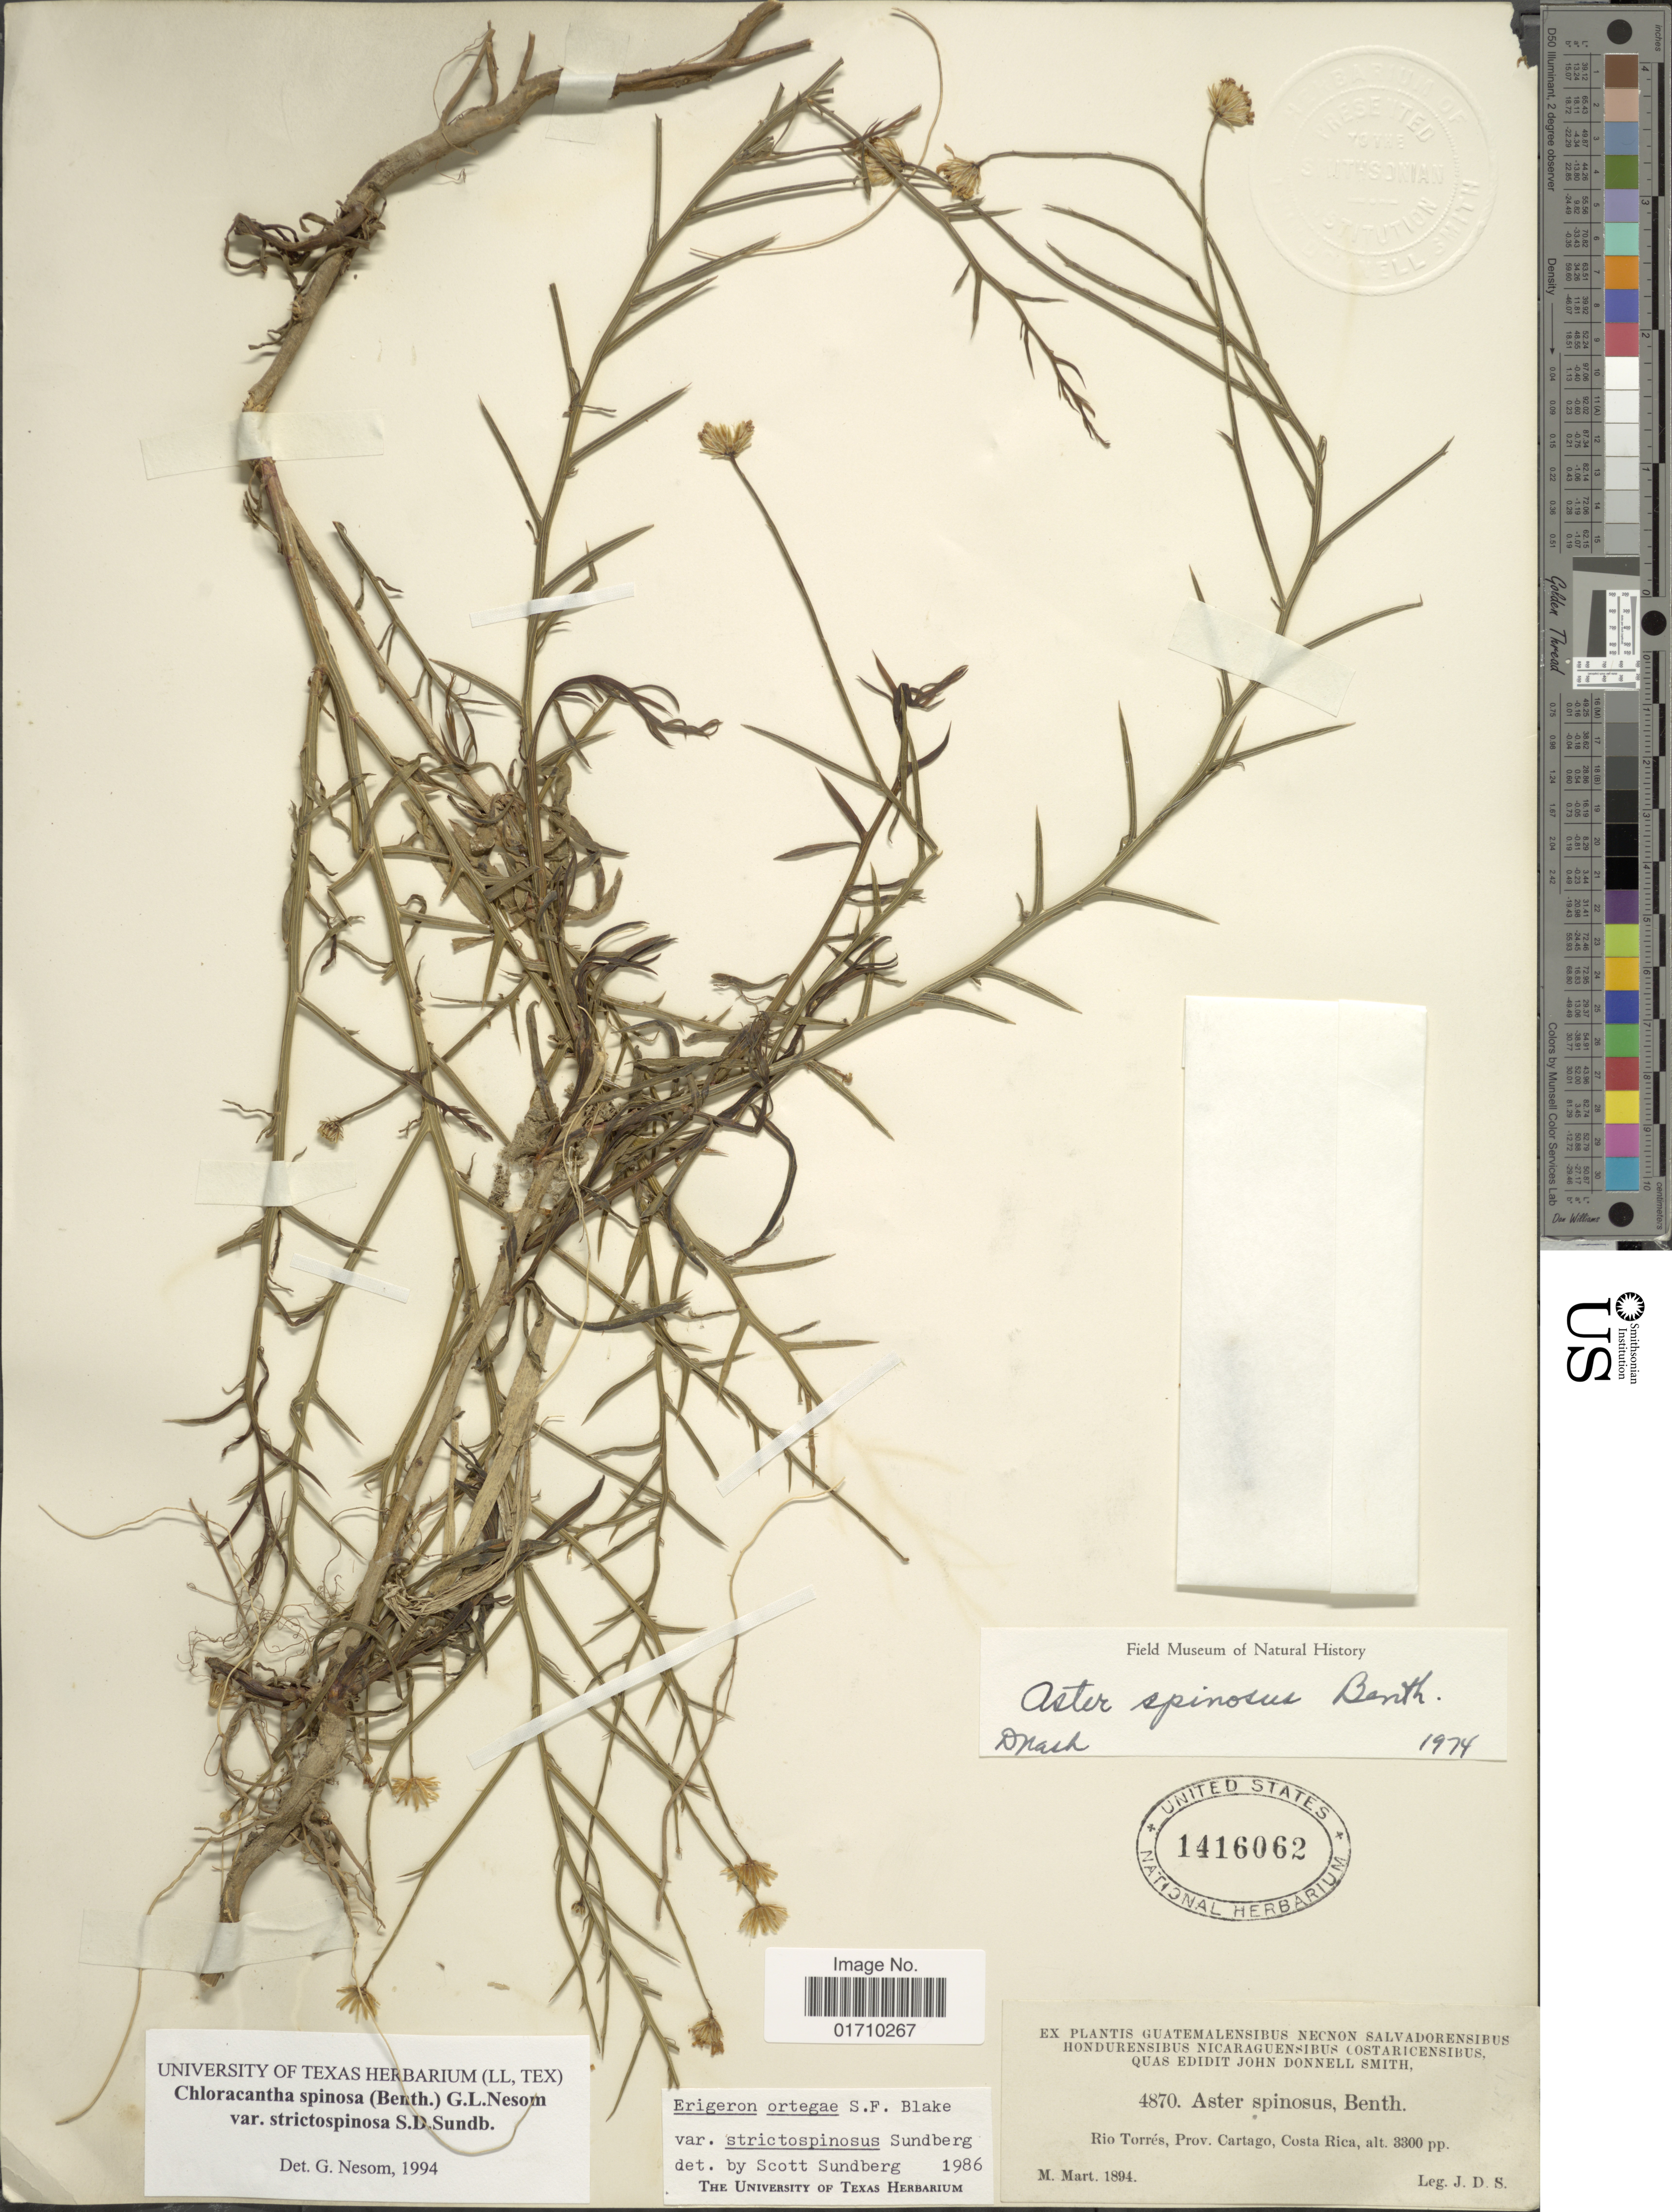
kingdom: Plantae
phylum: Tracheophyta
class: Magnoliopsida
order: Asterales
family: Asteraceae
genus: Chloracantha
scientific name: Chloracantha spinosa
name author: (Benth.) G.L. Nesom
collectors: J. Donnell Smith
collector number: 4870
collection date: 1894-03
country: Costa Rica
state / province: Cartago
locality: Rio Torrés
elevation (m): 1006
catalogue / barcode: US 1416062